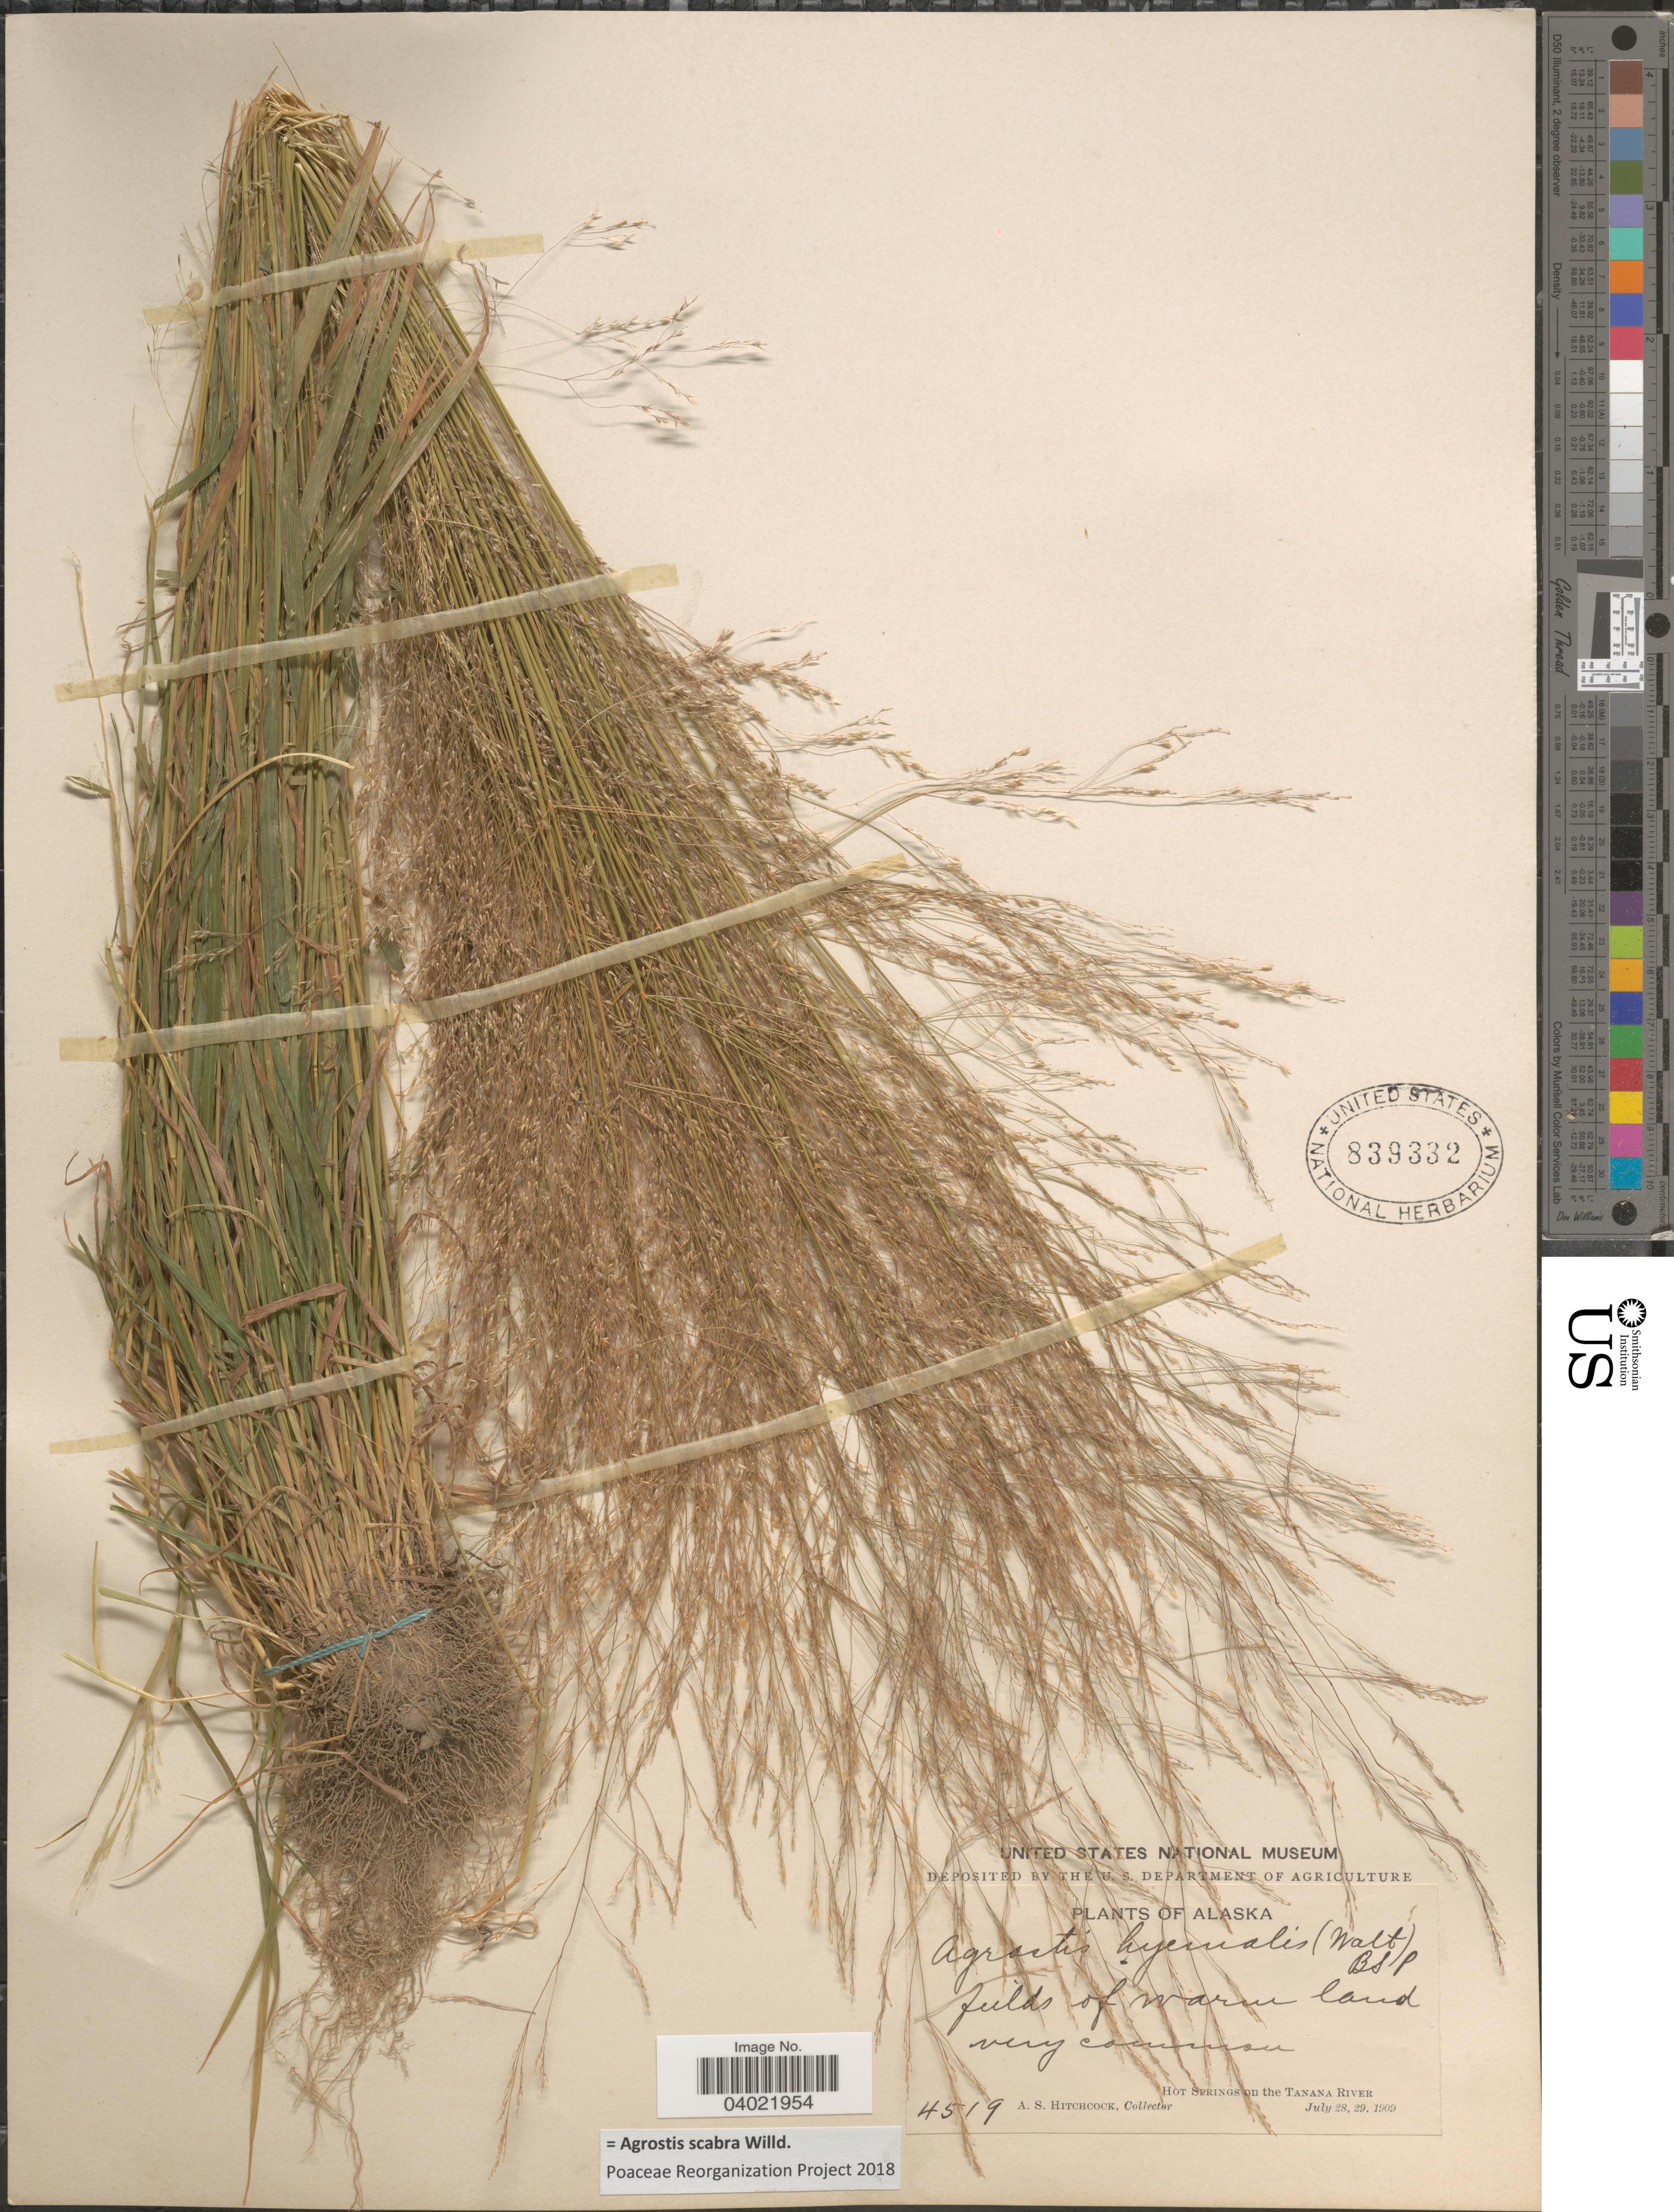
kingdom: Plantae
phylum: Tracheophyta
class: Liliopsida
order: Poales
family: Poaceae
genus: Agrostis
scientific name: Agrostis scabra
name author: Willd.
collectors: A. S. Hitchcock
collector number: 4519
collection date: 1909-07-28/1909-07-29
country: United States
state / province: Alaska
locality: Fields of warm land. Hot Springs on the Tanana River.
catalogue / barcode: US 839332